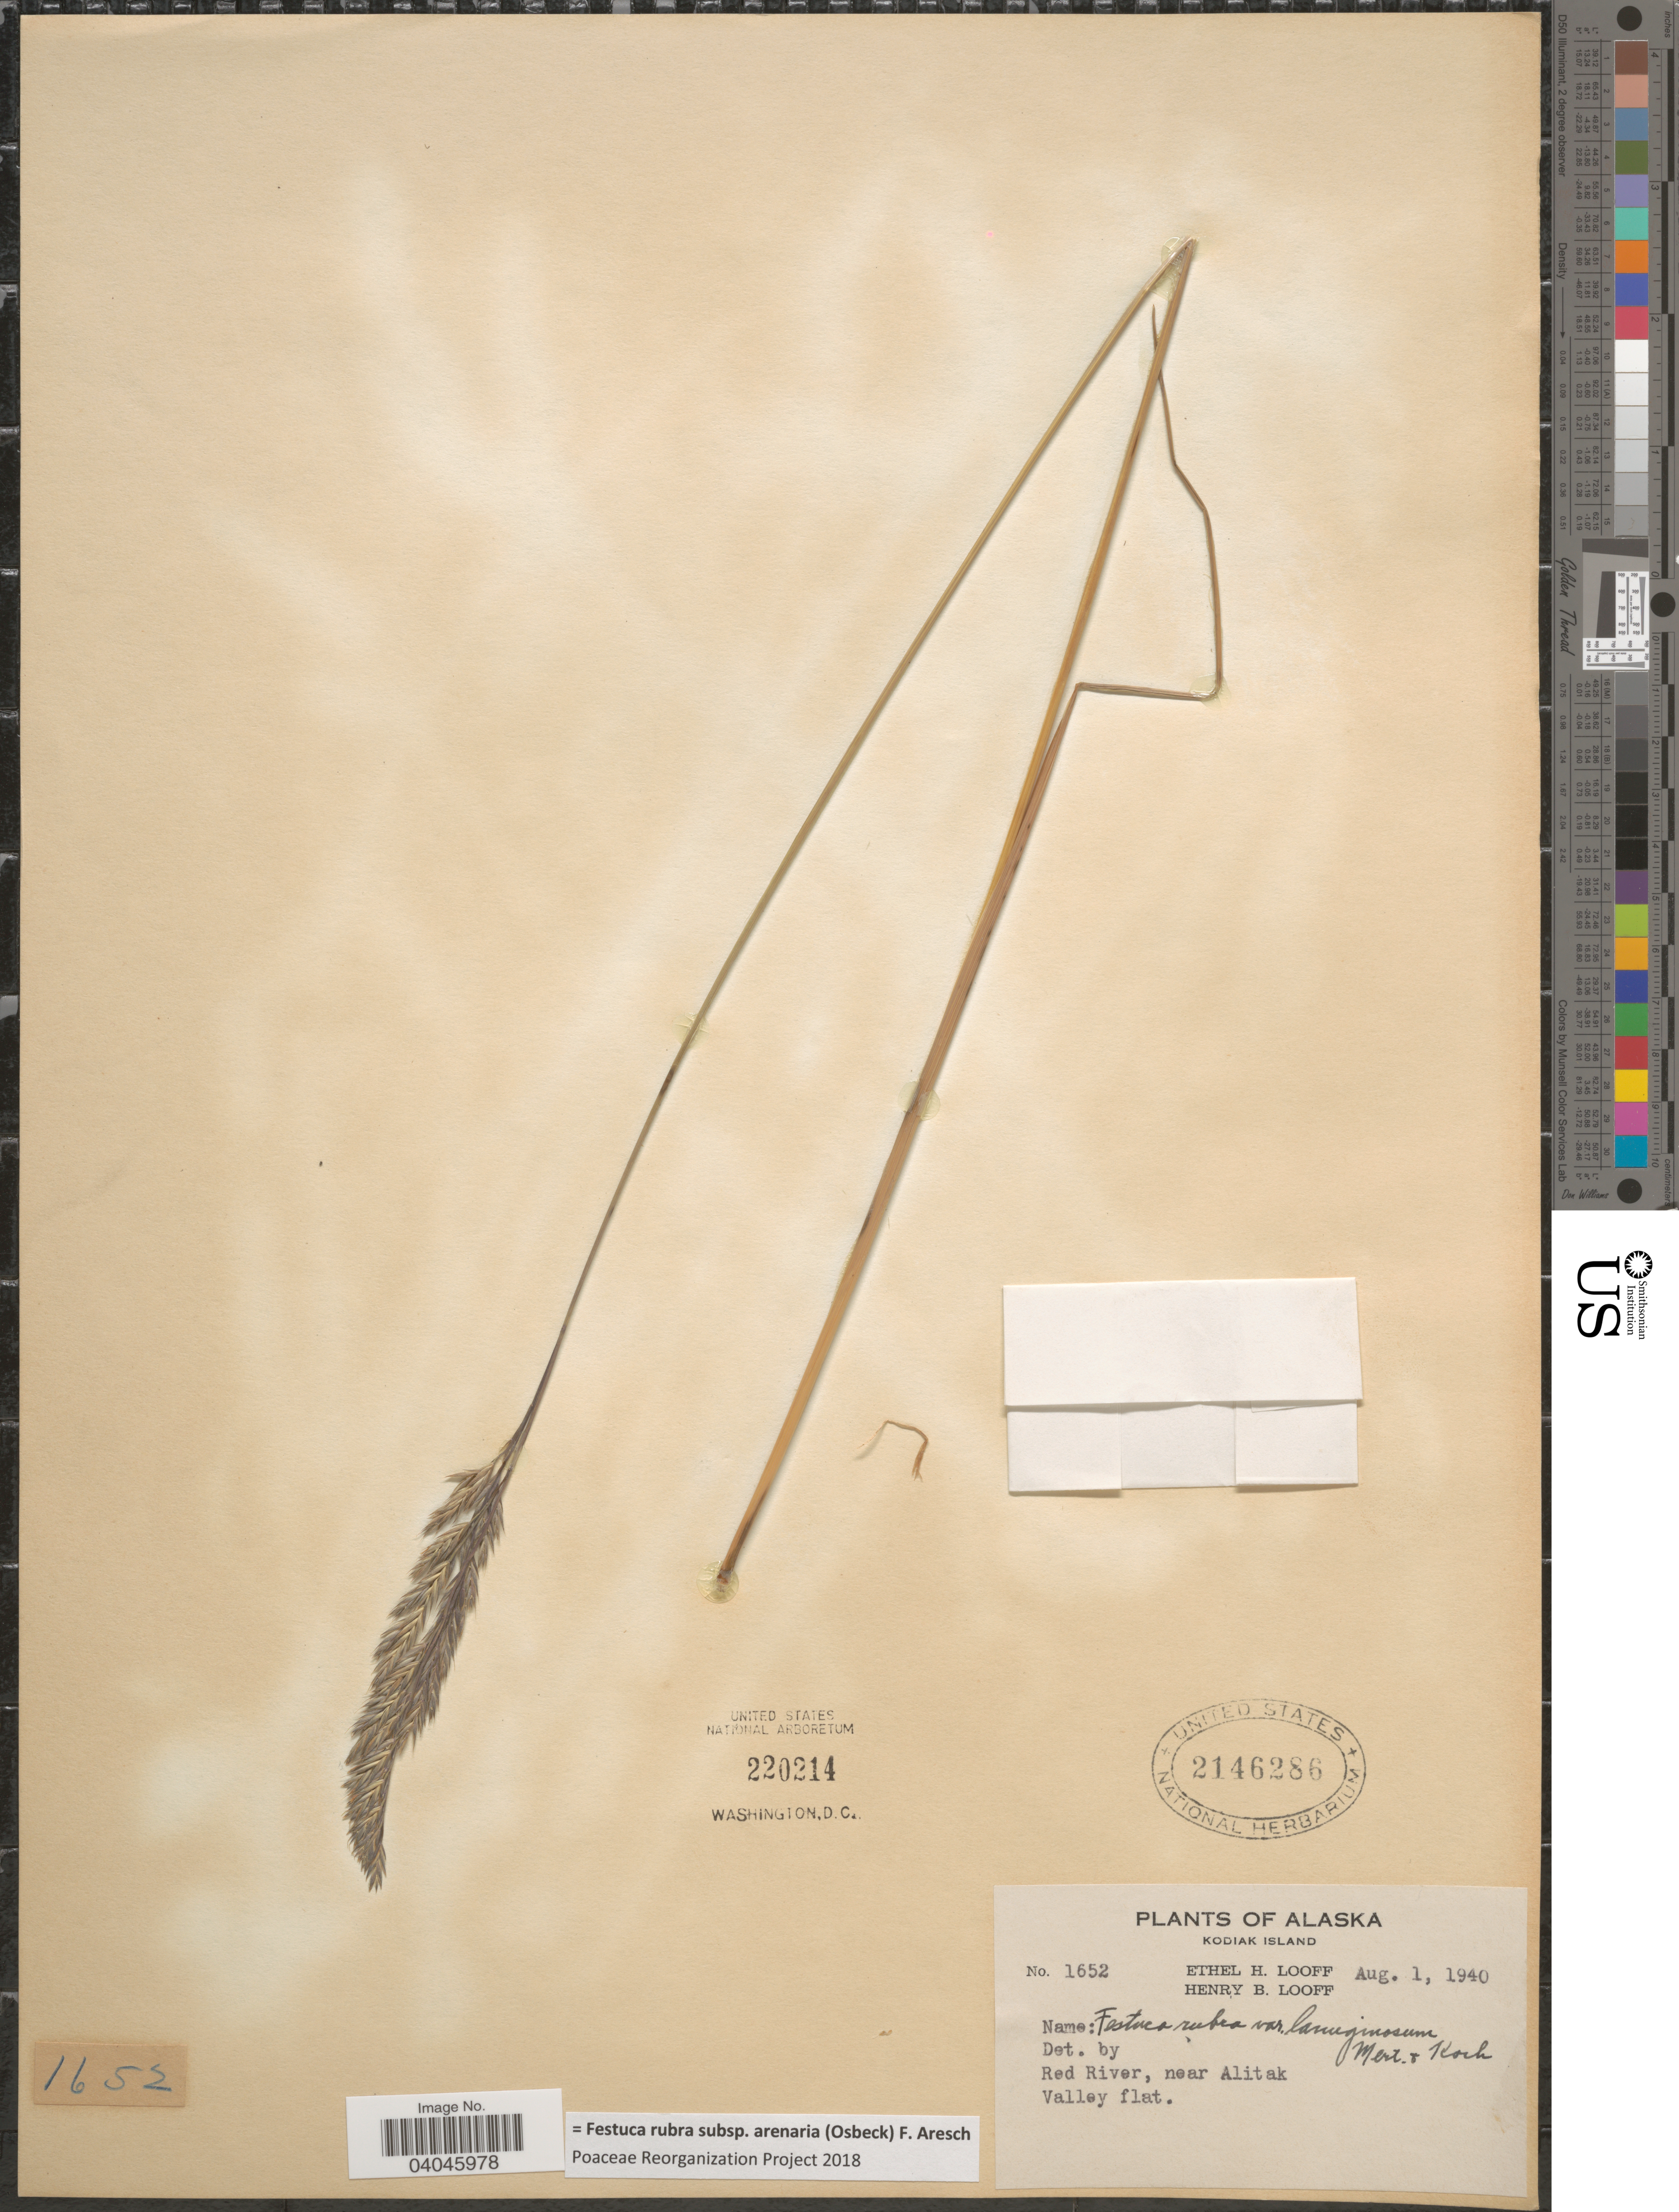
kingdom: Plantae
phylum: Tracheophyta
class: Liliopsida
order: Poales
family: Poaceae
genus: Festuca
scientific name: Festuca rubra subsp. arenaria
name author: (Osbeck) F. Aresch.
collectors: E. Looff & H. Looff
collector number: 1652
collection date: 1940-08-01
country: United States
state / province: Alaska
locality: Kodiak Island. Red River, near Alitak. Valley flat.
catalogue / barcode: US 2146286